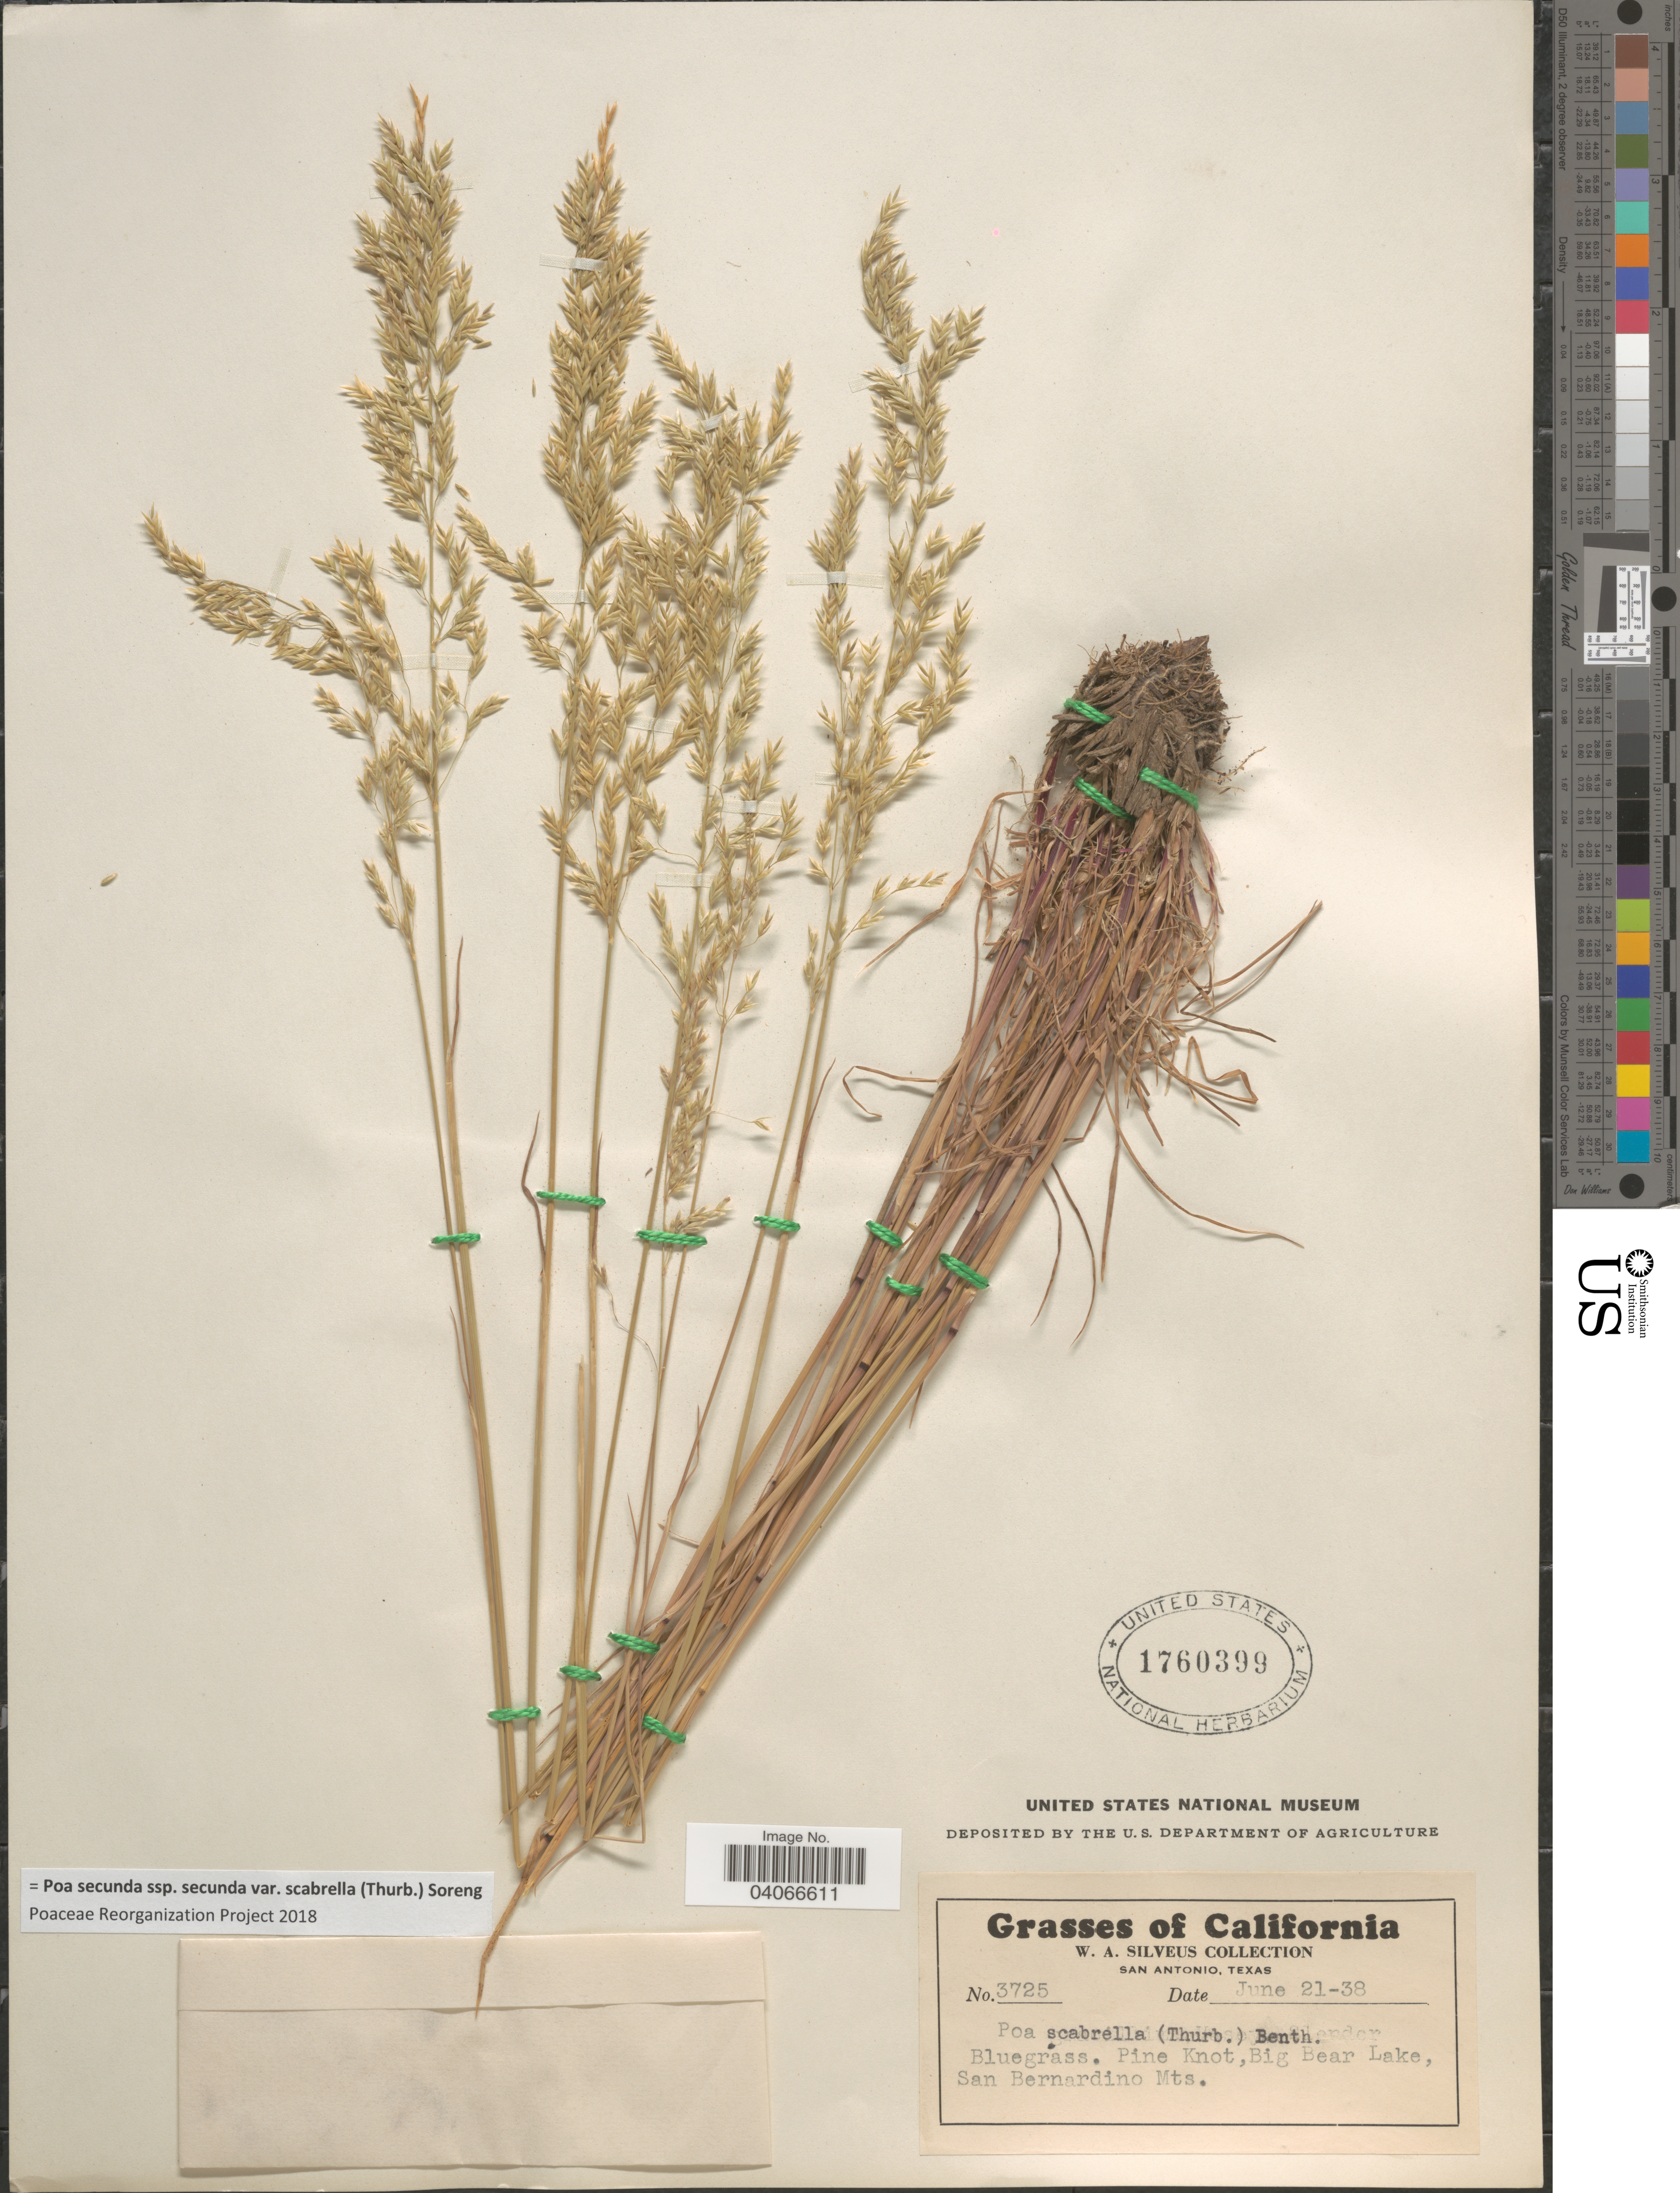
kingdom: Plantae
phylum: Tracheophyta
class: Liliopsida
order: Poales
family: Poaceae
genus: Poa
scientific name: Poa secunda subsp. secunda var. scabrella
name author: (Thurb.) Soreng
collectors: W. Silveus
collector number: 3725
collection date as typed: Transcribed d/m/y: 21/6/38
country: United States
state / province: California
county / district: San Bernardino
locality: Bluegrass. Pine Knot, Big Bear Lake, San Bernardino Mts.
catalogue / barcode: US 1760399